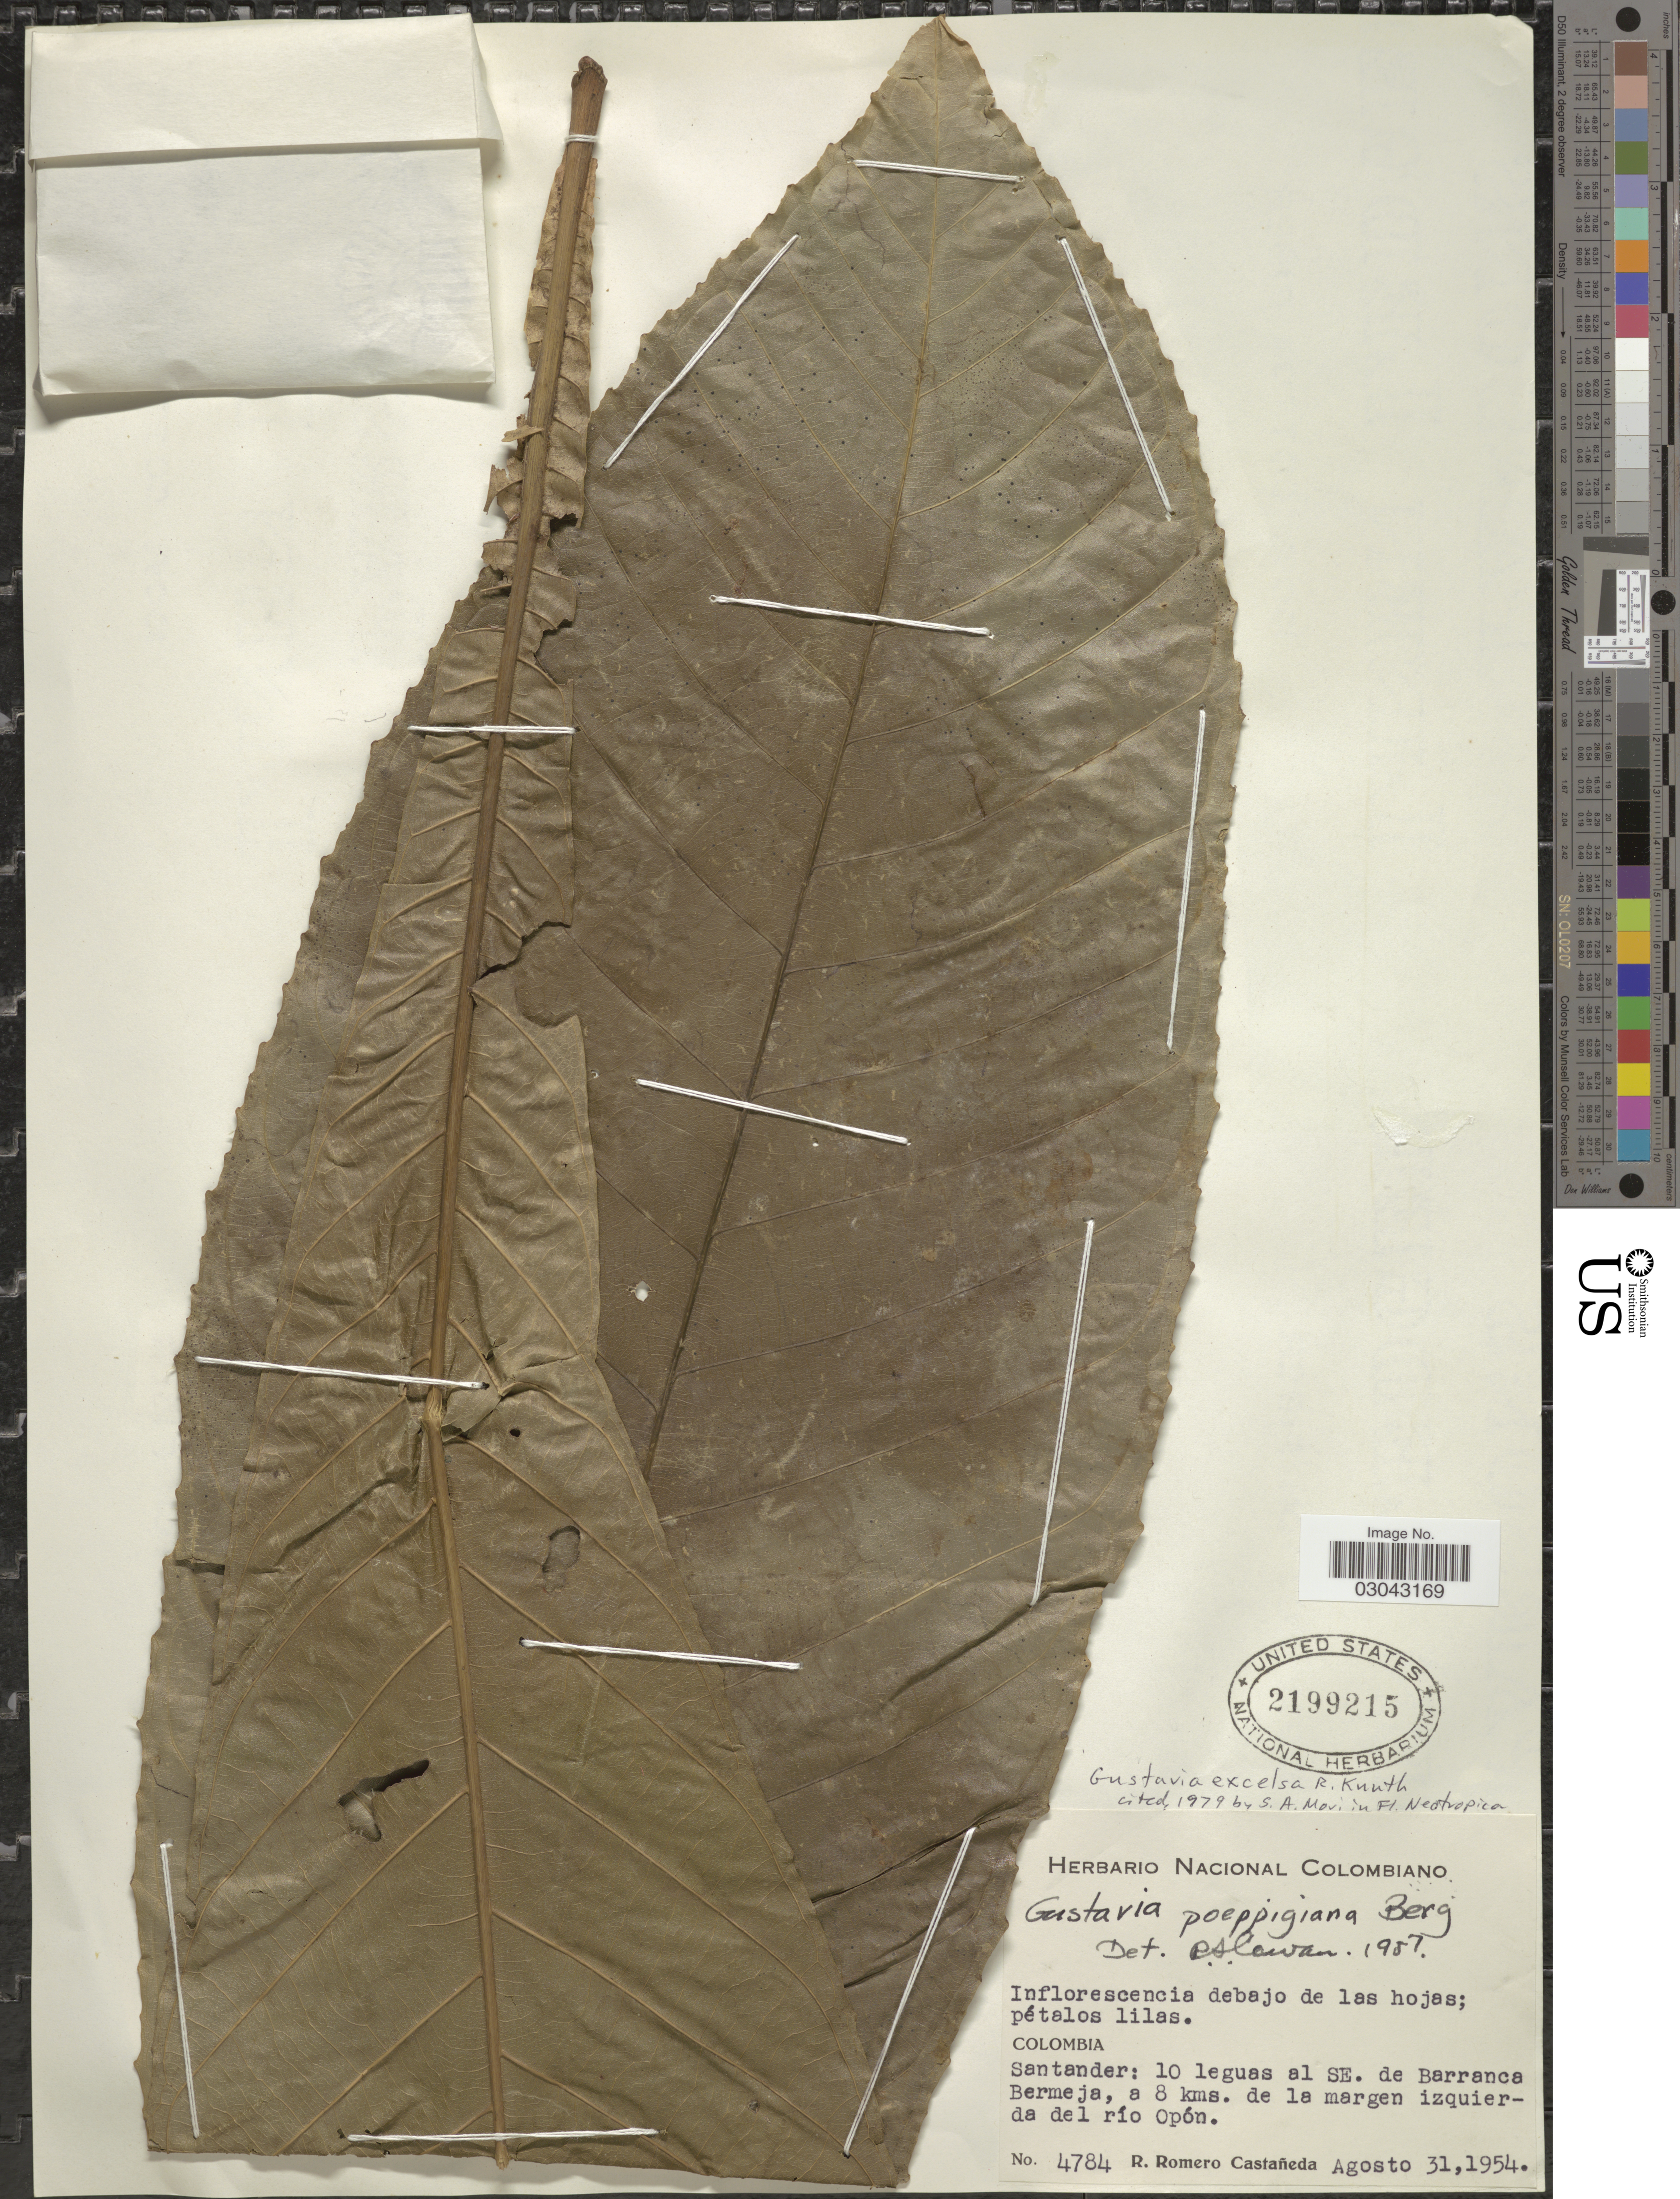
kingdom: Plantae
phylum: Tracheophyta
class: Magnoliopsida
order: Ericales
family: Lecythidaceae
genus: Gustavia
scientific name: Gustavia excelsa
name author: R. Knuth in Engl.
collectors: R. Romero Castañeda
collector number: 4784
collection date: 1954-08-31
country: Colombia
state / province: Santander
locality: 10 leguas al SE. de Barranca Bermeja, a 8 kms. de la margen izquierda del río Opón.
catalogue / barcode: US 2199215